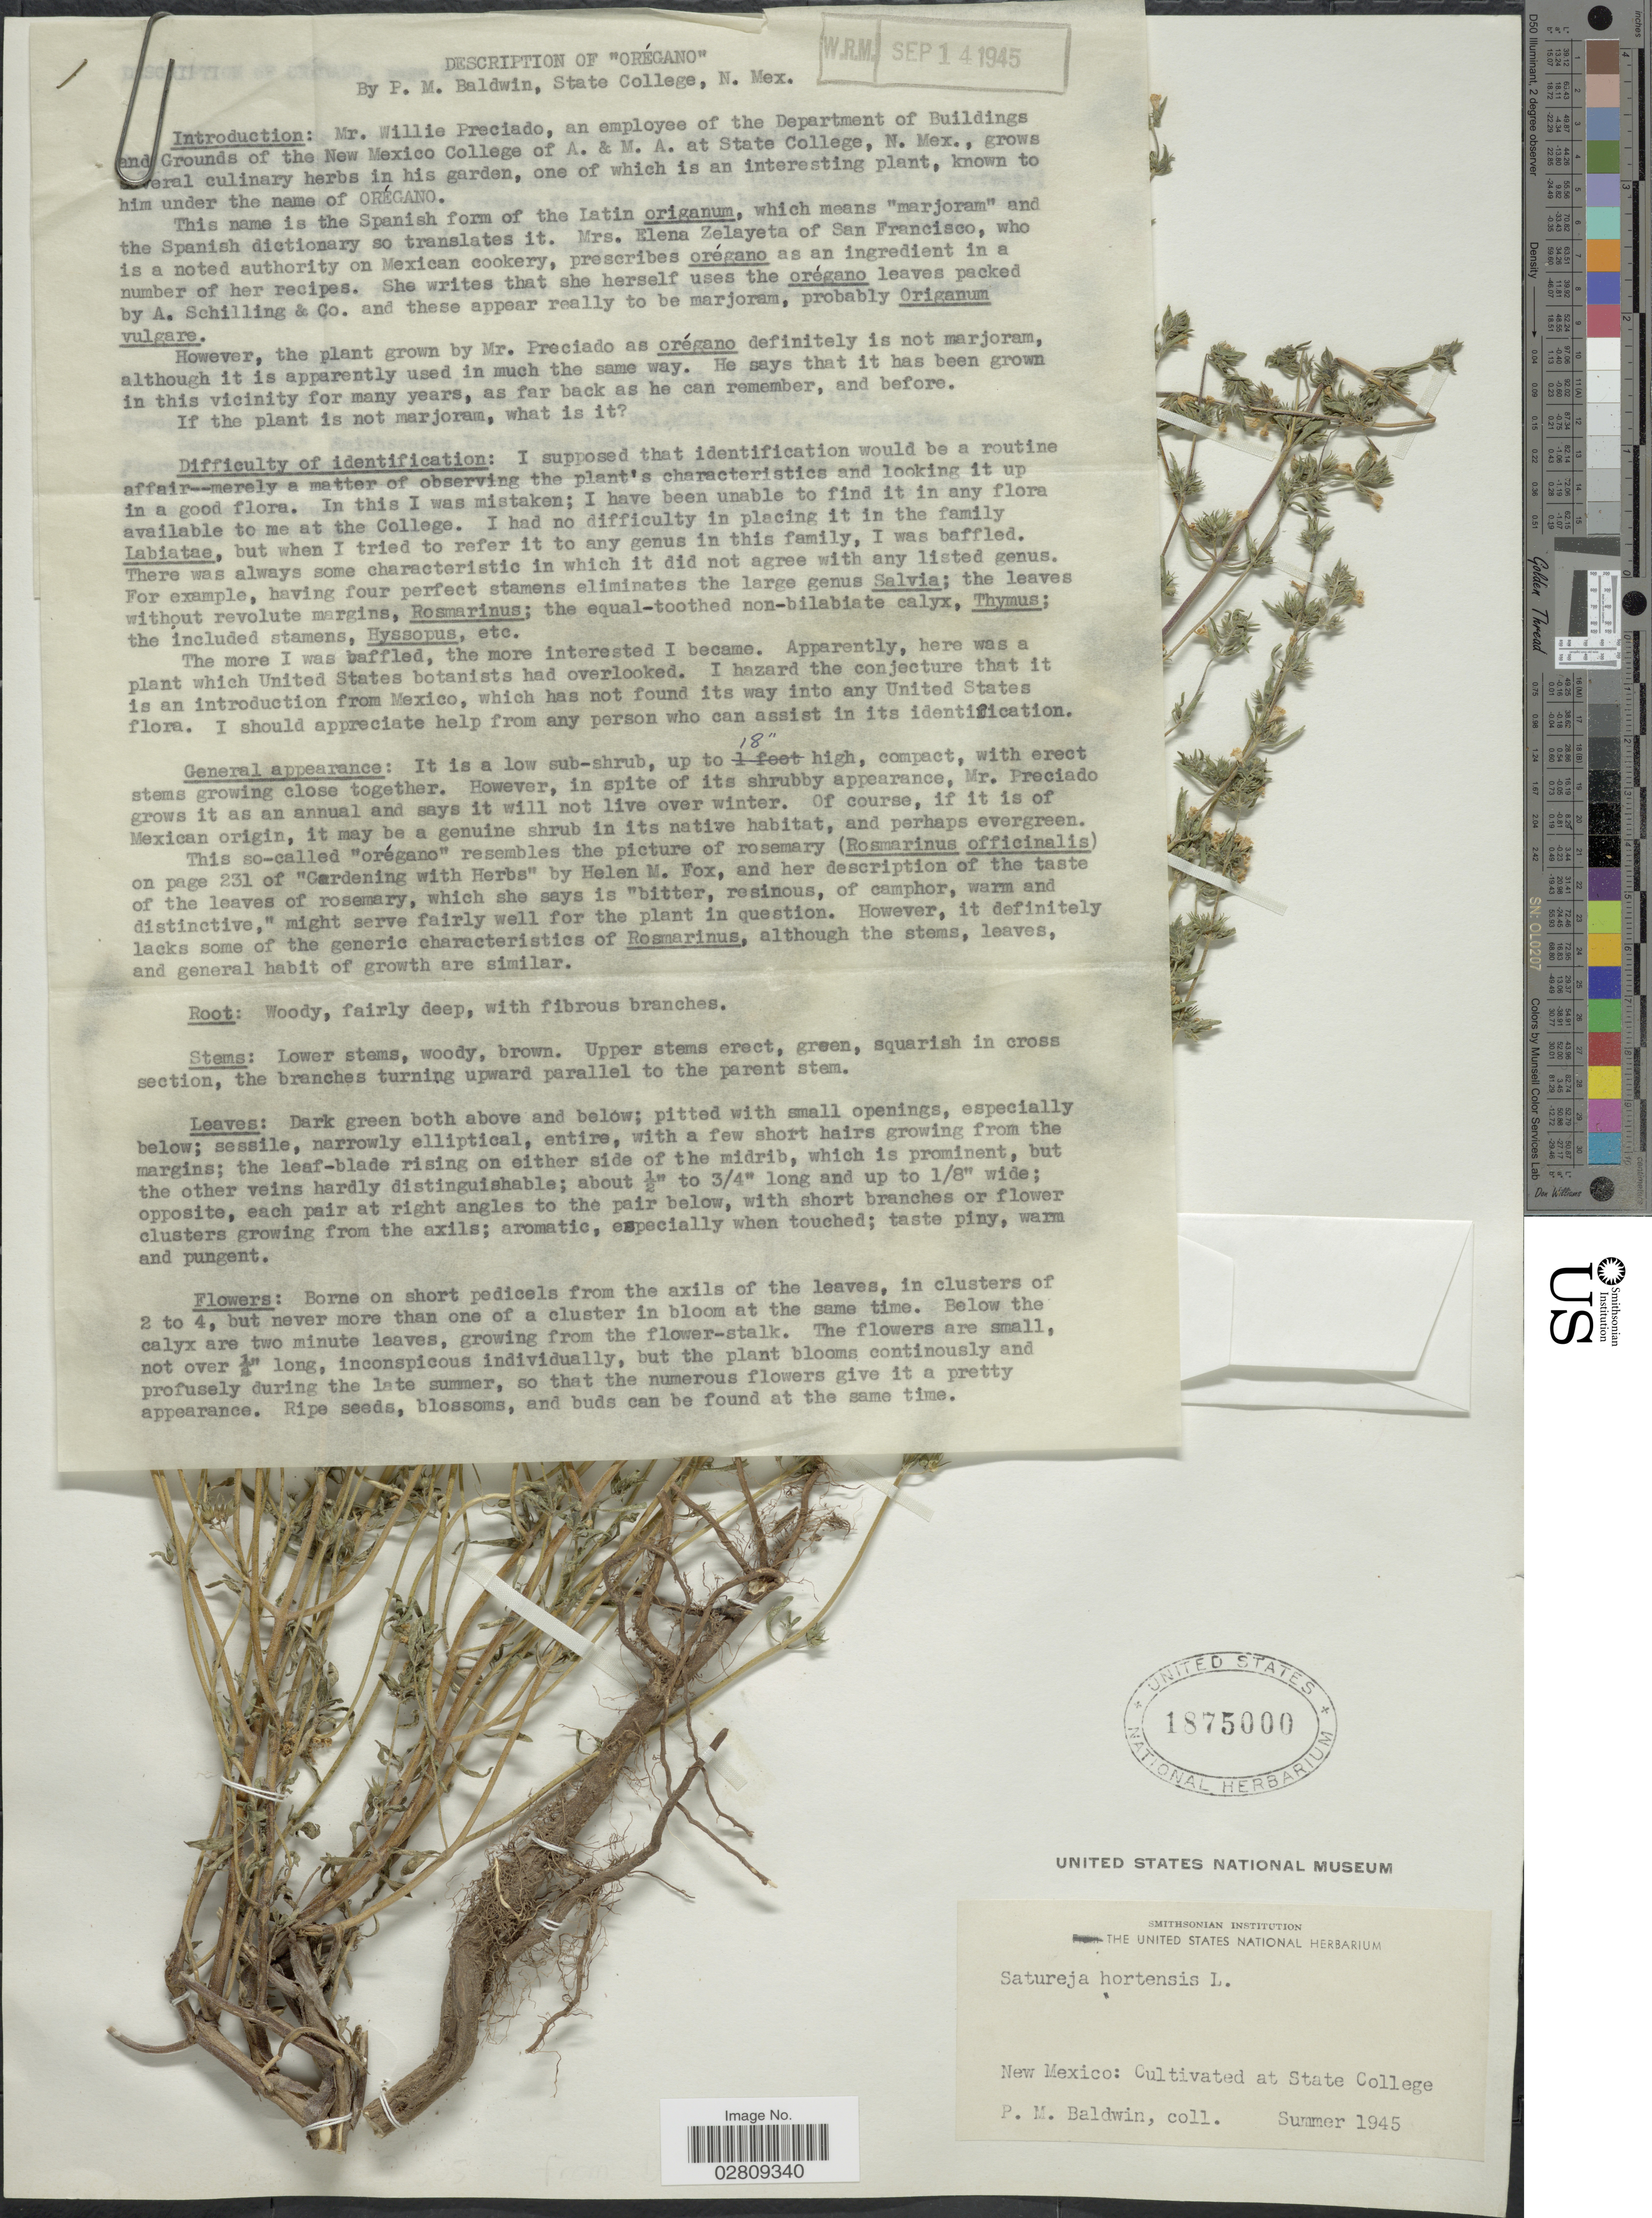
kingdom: Plantae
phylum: Tracheophyta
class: Magnoliopsida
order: Lamiales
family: Lamiaceae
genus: Satureja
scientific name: Satureja hortensis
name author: L.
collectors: P. Baldwin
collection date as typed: Summer 1945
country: United States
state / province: New Mexico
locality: Cultivated at State College.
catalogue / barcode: US 1875000